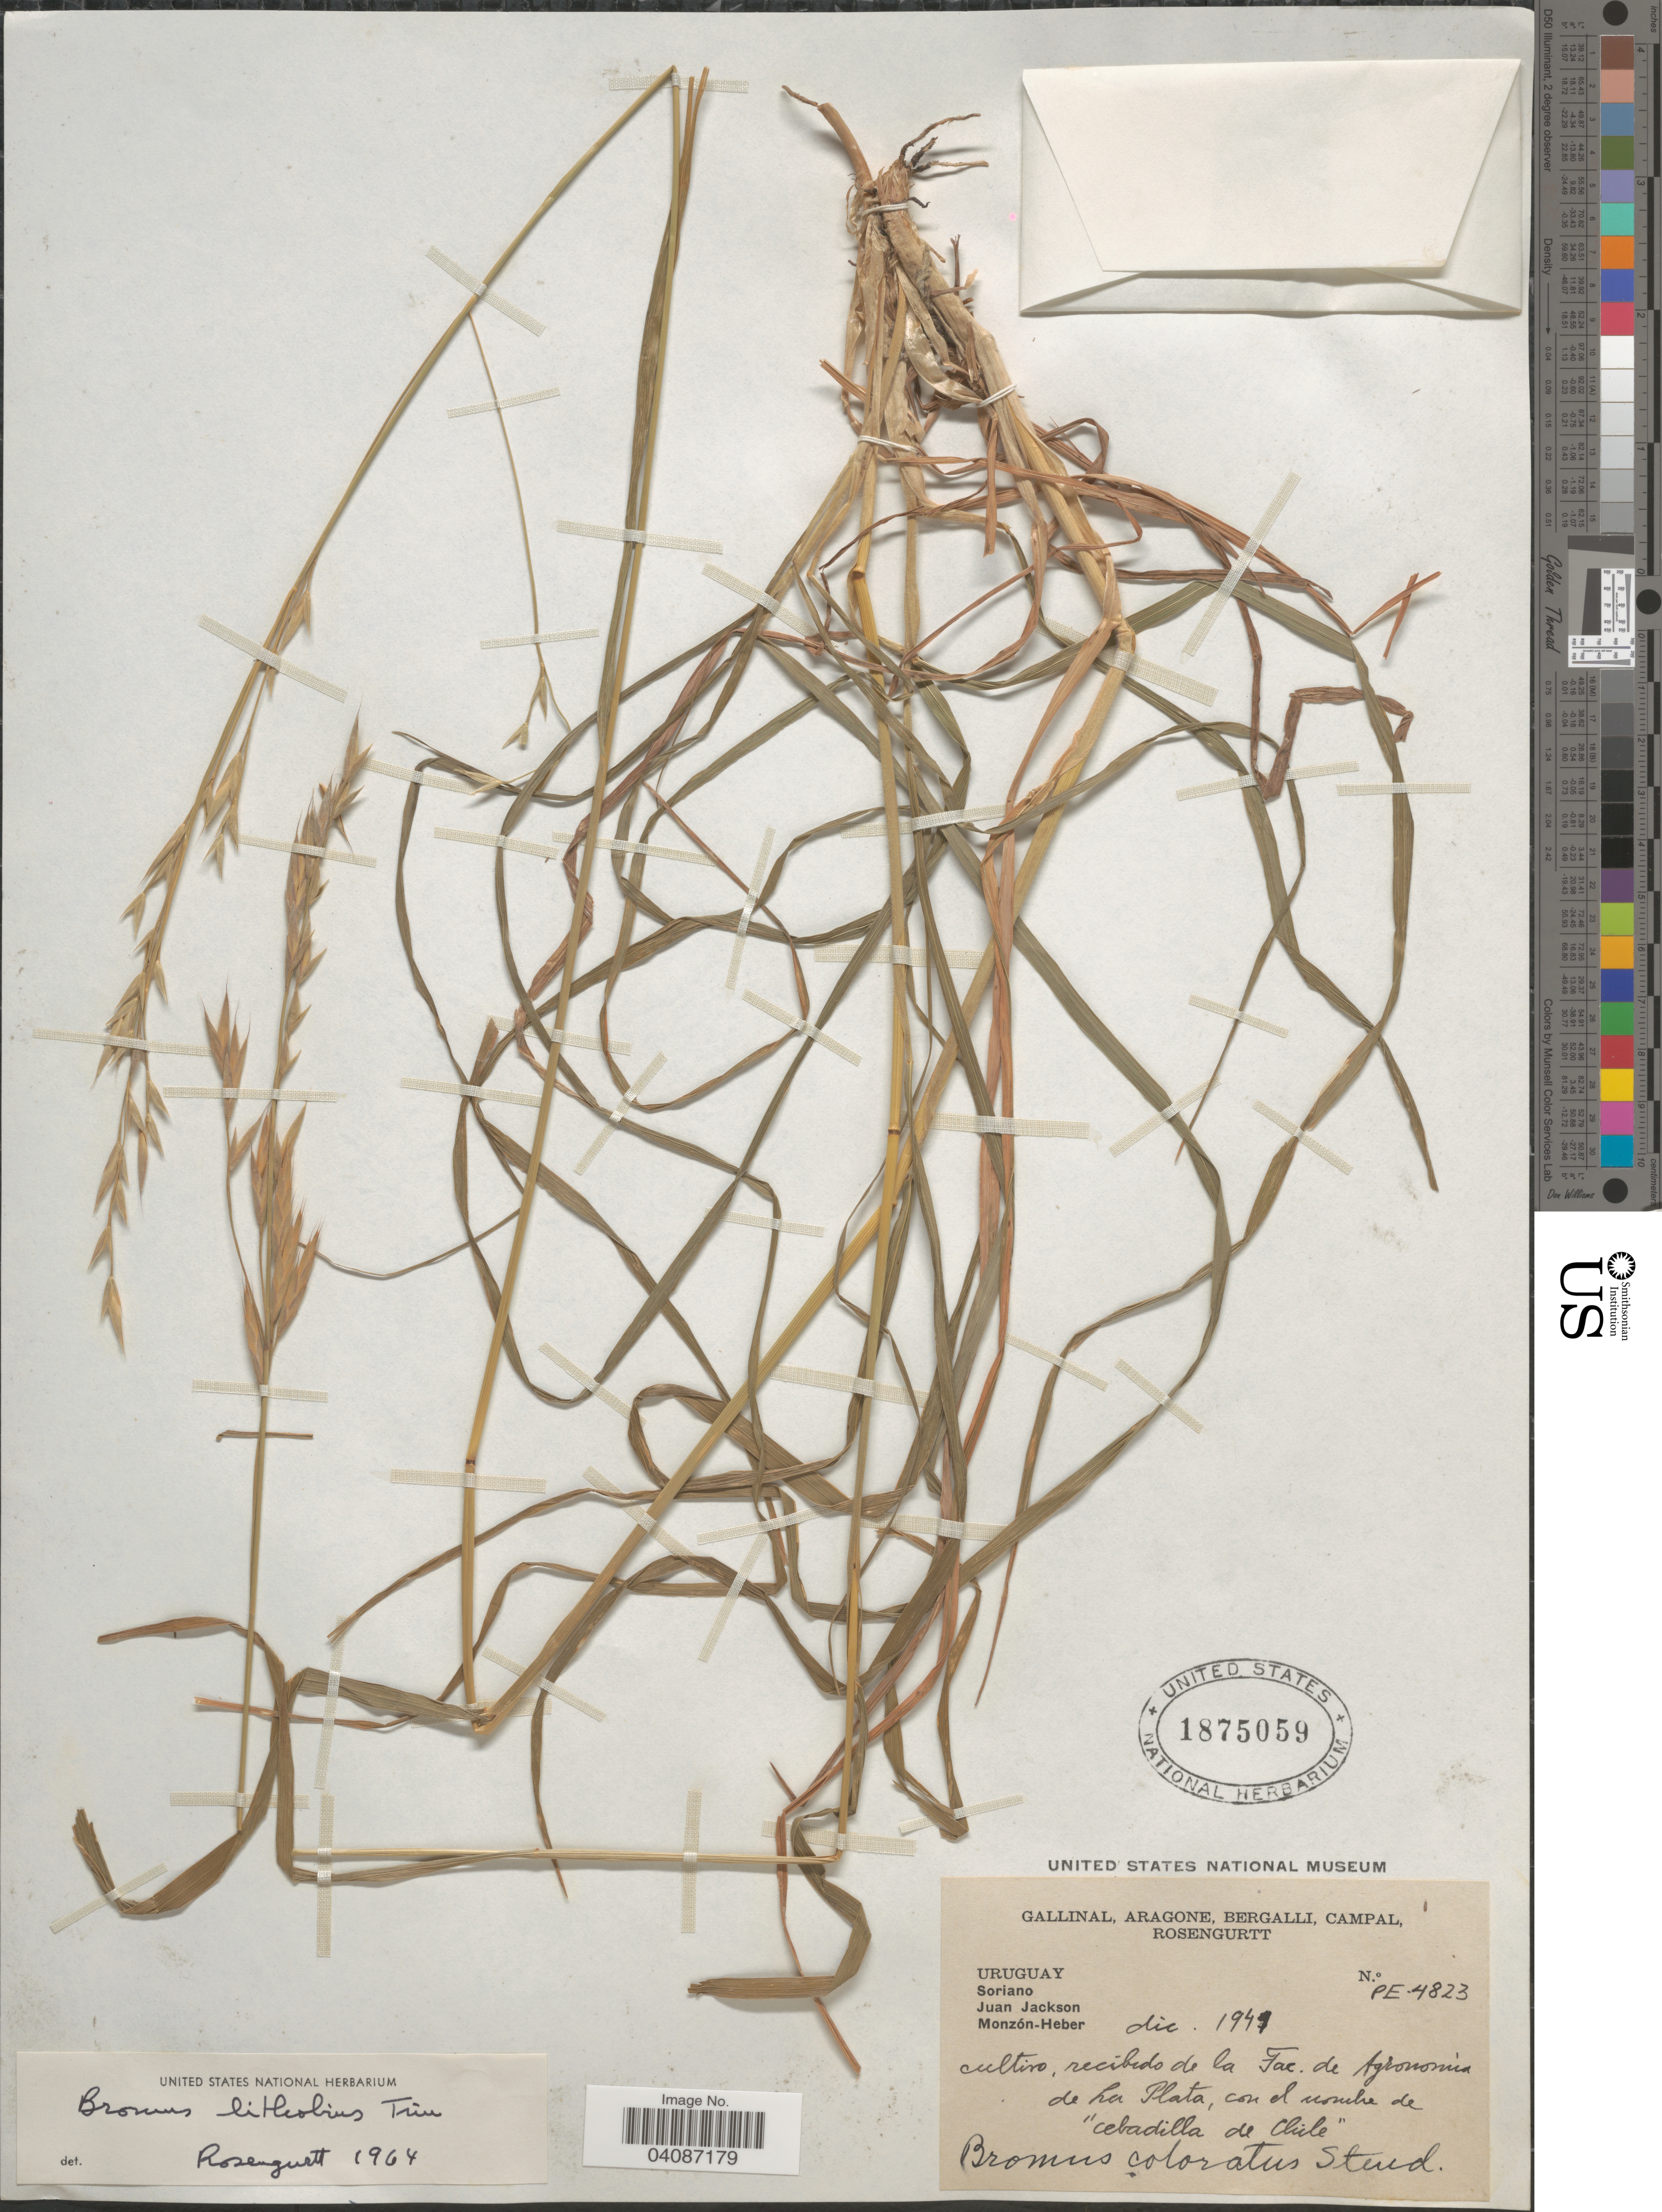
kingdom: Plantae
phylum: Tracheophyta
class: Liliopsida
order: Poales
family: Poaceae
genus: Bromus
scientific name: Bromus lithobius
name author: Trin.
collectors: -. Gallinal, -- Aragone, -- Bergalli, -- Campal & Rosengurtt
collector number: PE4823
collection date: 1949-12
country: Chile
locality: Cultivo, recibido de la Fac. de Agronomìa de La Plata, con el nombre "cebadilla de Chile". [unsure placement]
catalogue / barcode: US 1875059